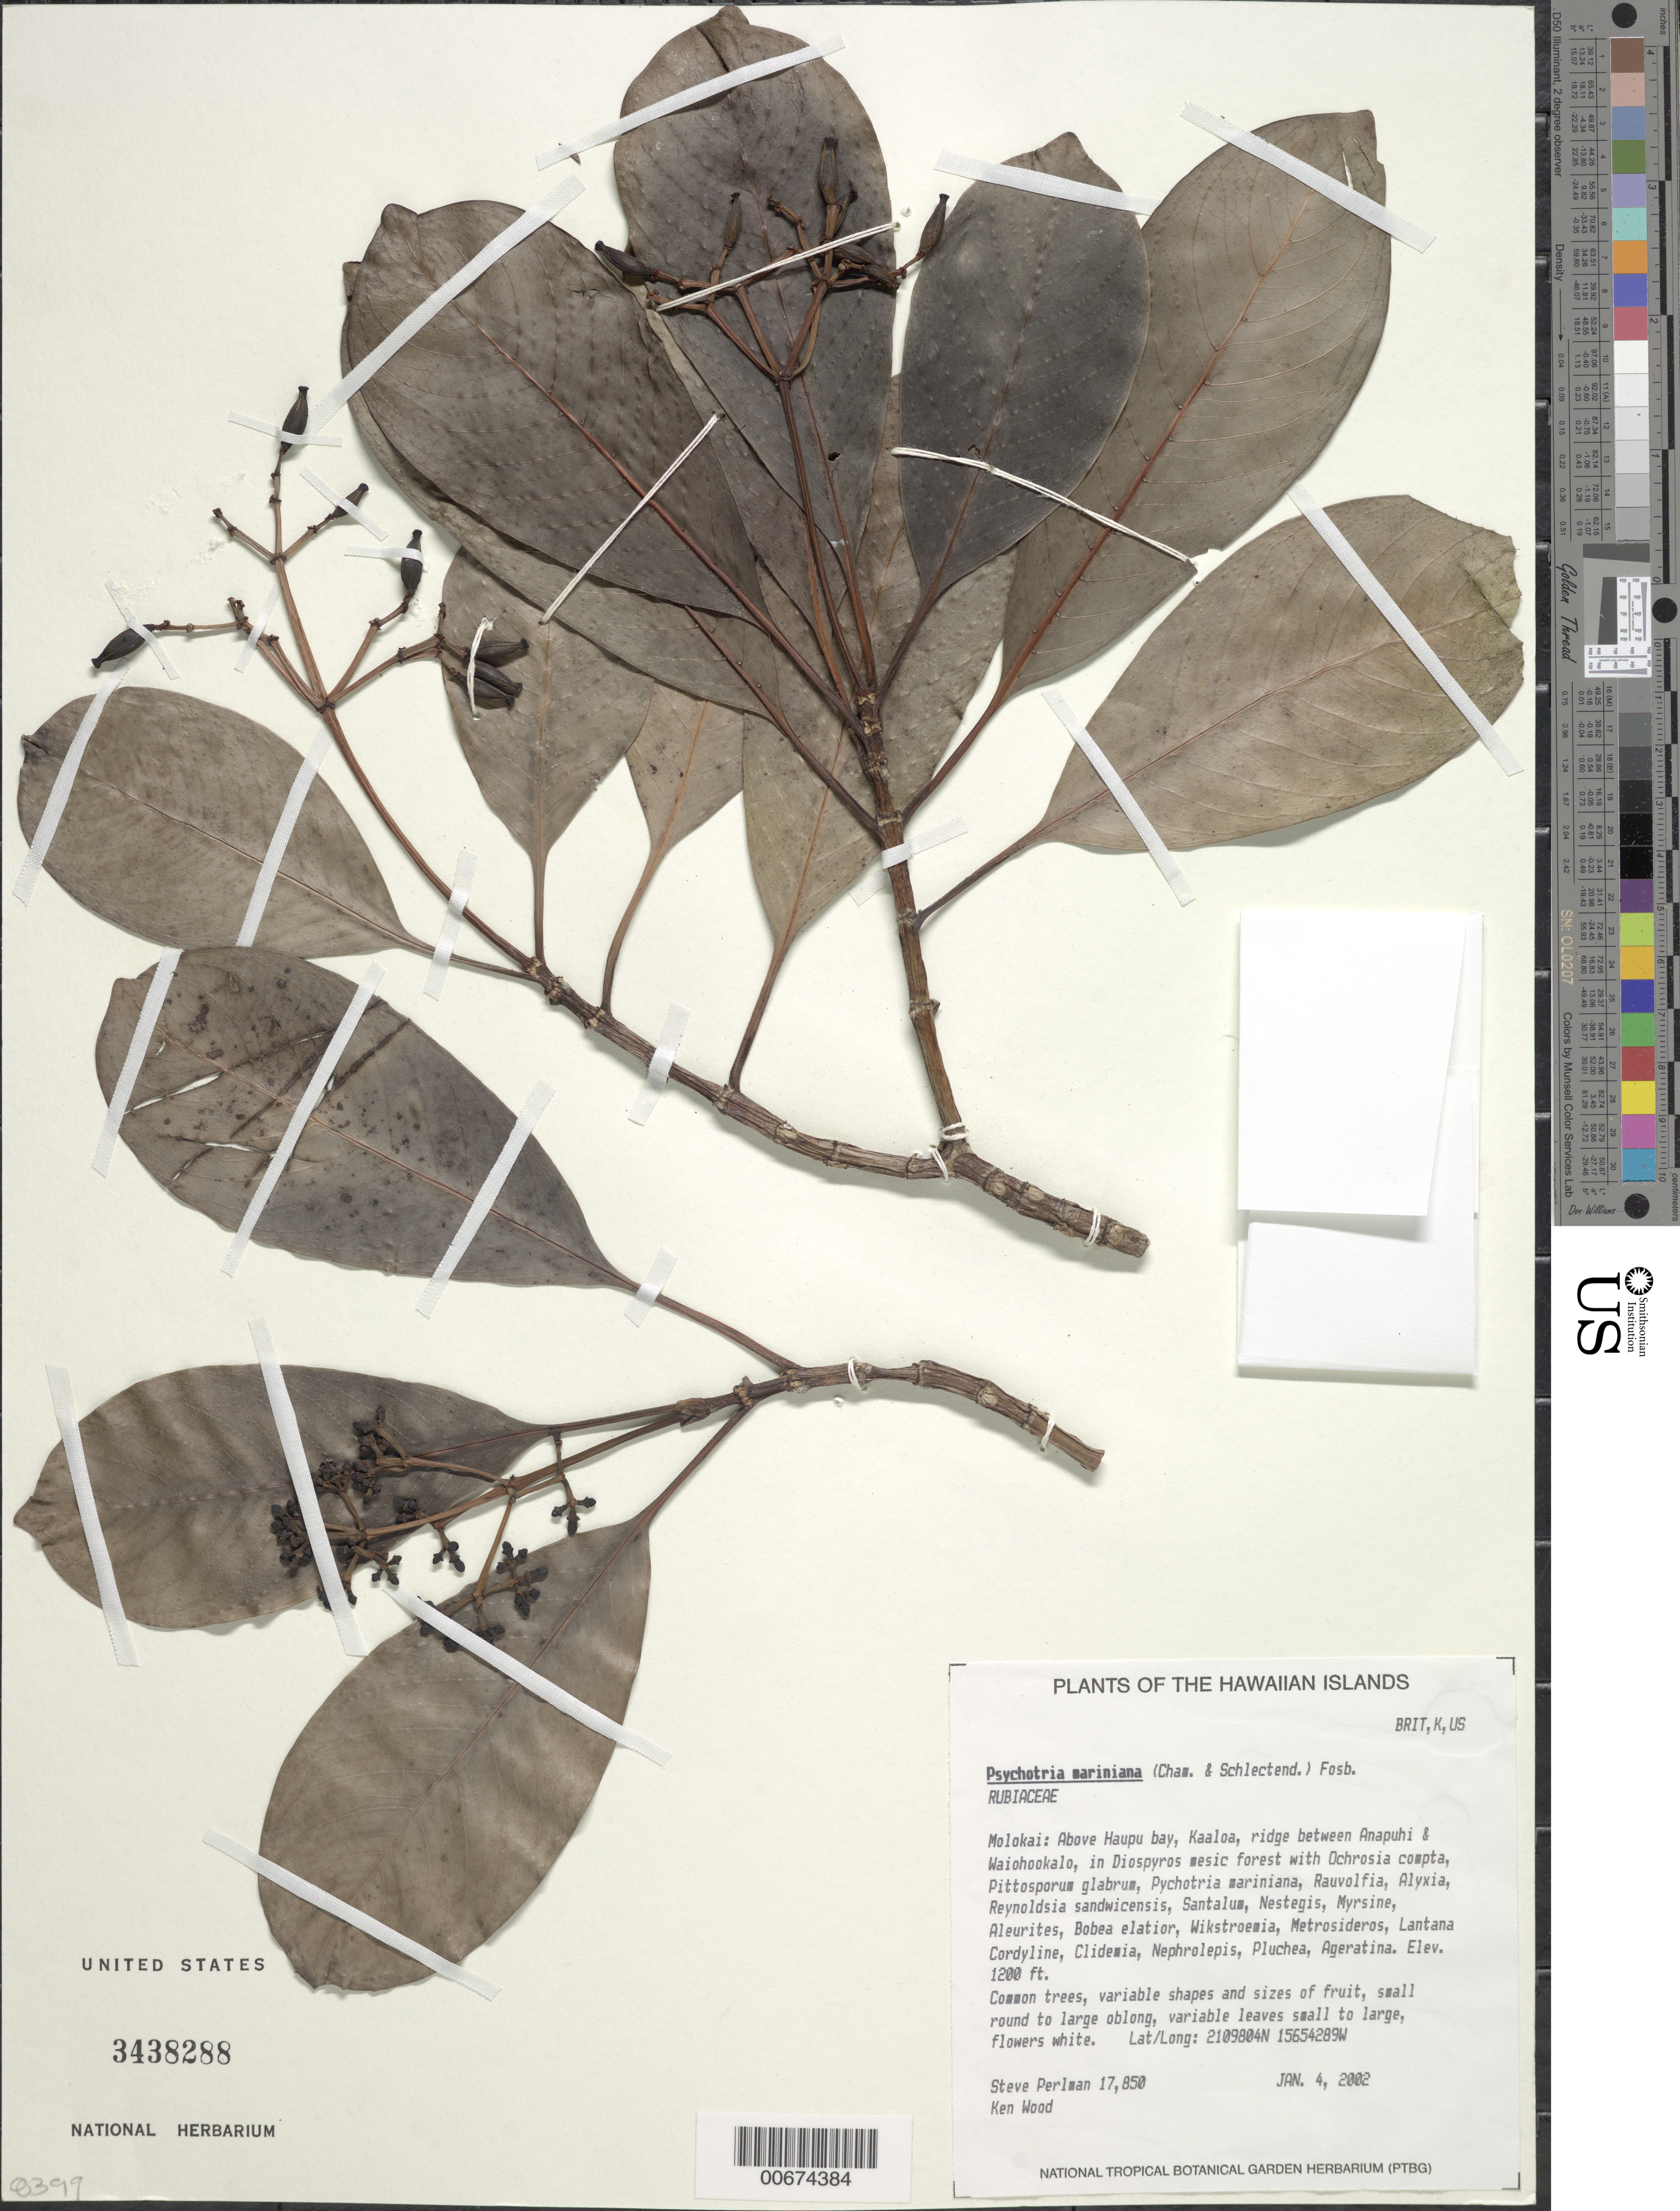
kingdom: Plantae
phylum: Tracheophyta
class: Magnoliopsida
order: Gentianales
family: Rubiaceae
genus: Psychotria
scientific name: Psychotria mariniana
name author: (Cham. & Schltdl.) Fosberg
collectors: S. P. Perlman & K. Wood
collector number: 17850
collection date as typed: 4 Jan 2002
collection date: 2002-01-04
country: United States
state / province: Hawaii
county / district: Maui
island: Moloka'i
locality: Above Haupu bay, Kaaloa, ridge between Anapuhi & Waiohookalo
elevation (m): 365.8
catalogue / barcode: US 3438288